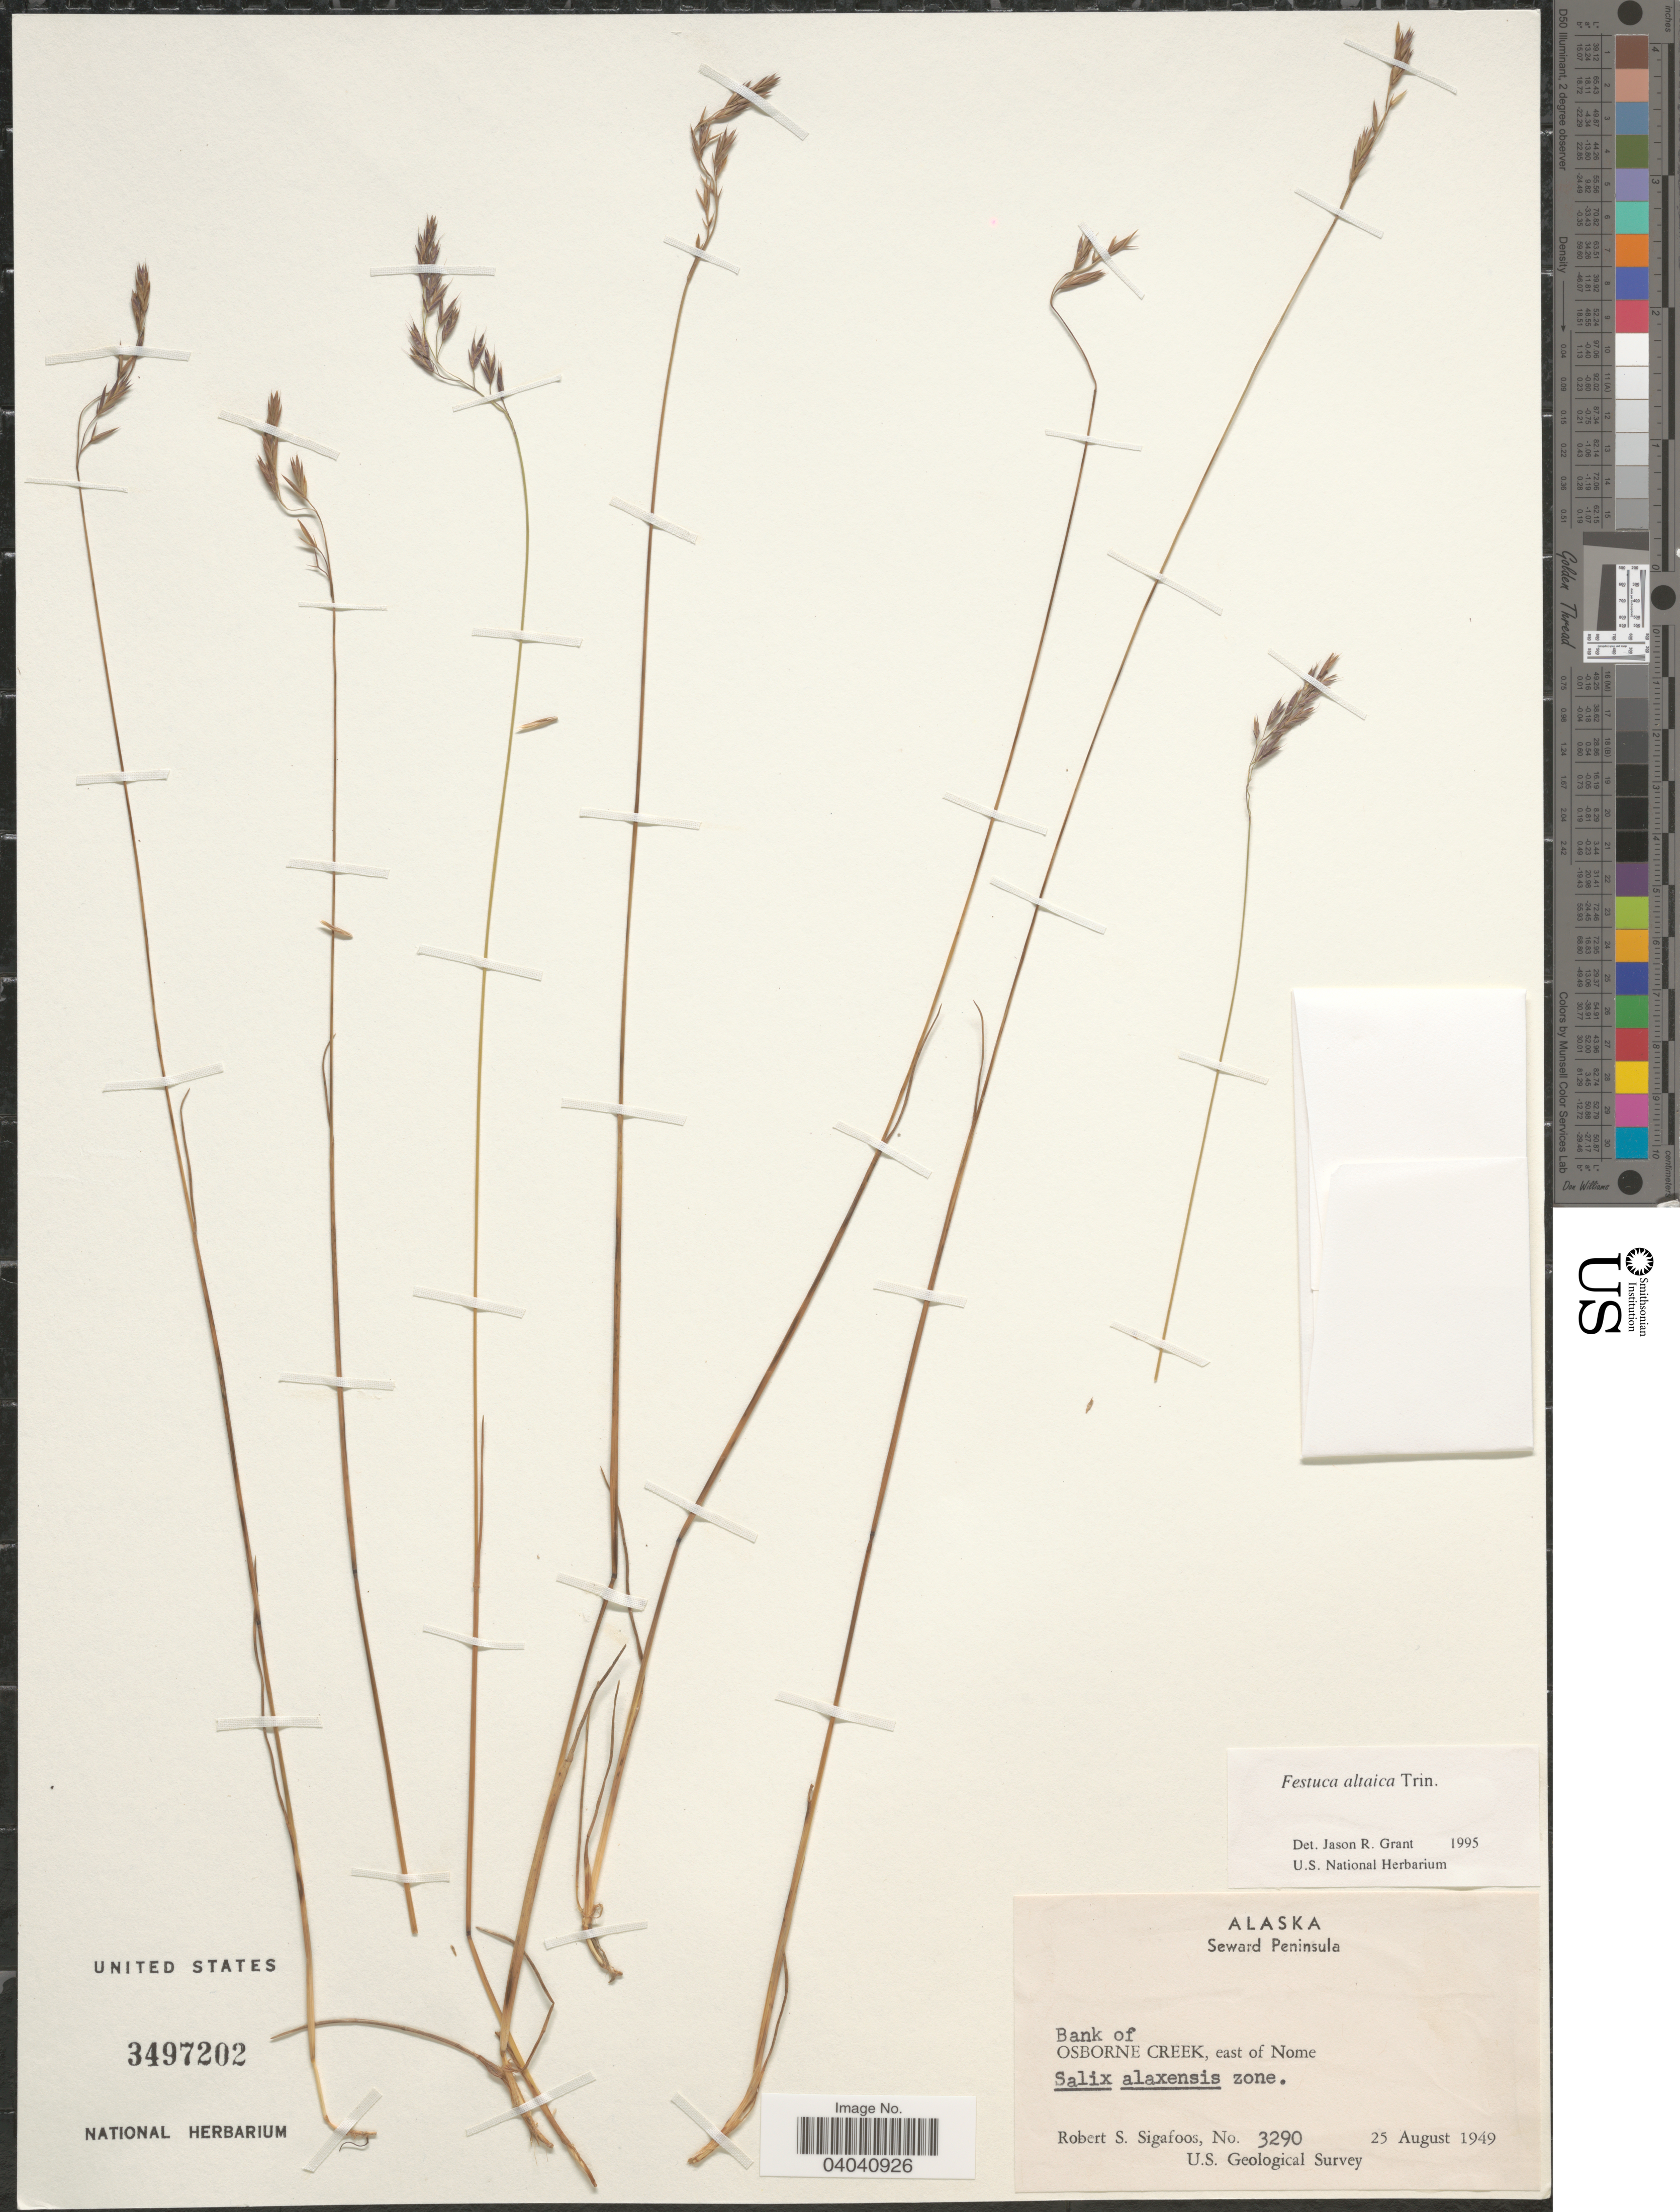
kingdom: Plantae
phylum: Tracheophyta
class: Liliopsida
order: Poales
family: Poaceae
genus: Festuca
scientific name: Festuca altaica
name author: Trin.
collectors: R. Sigafoos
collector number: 3290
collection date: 1949-08-25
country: United States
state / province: Alaska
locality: Seward Peninsula. Bank of Osborne Creek, east of Nome.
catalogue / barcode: US 3497202